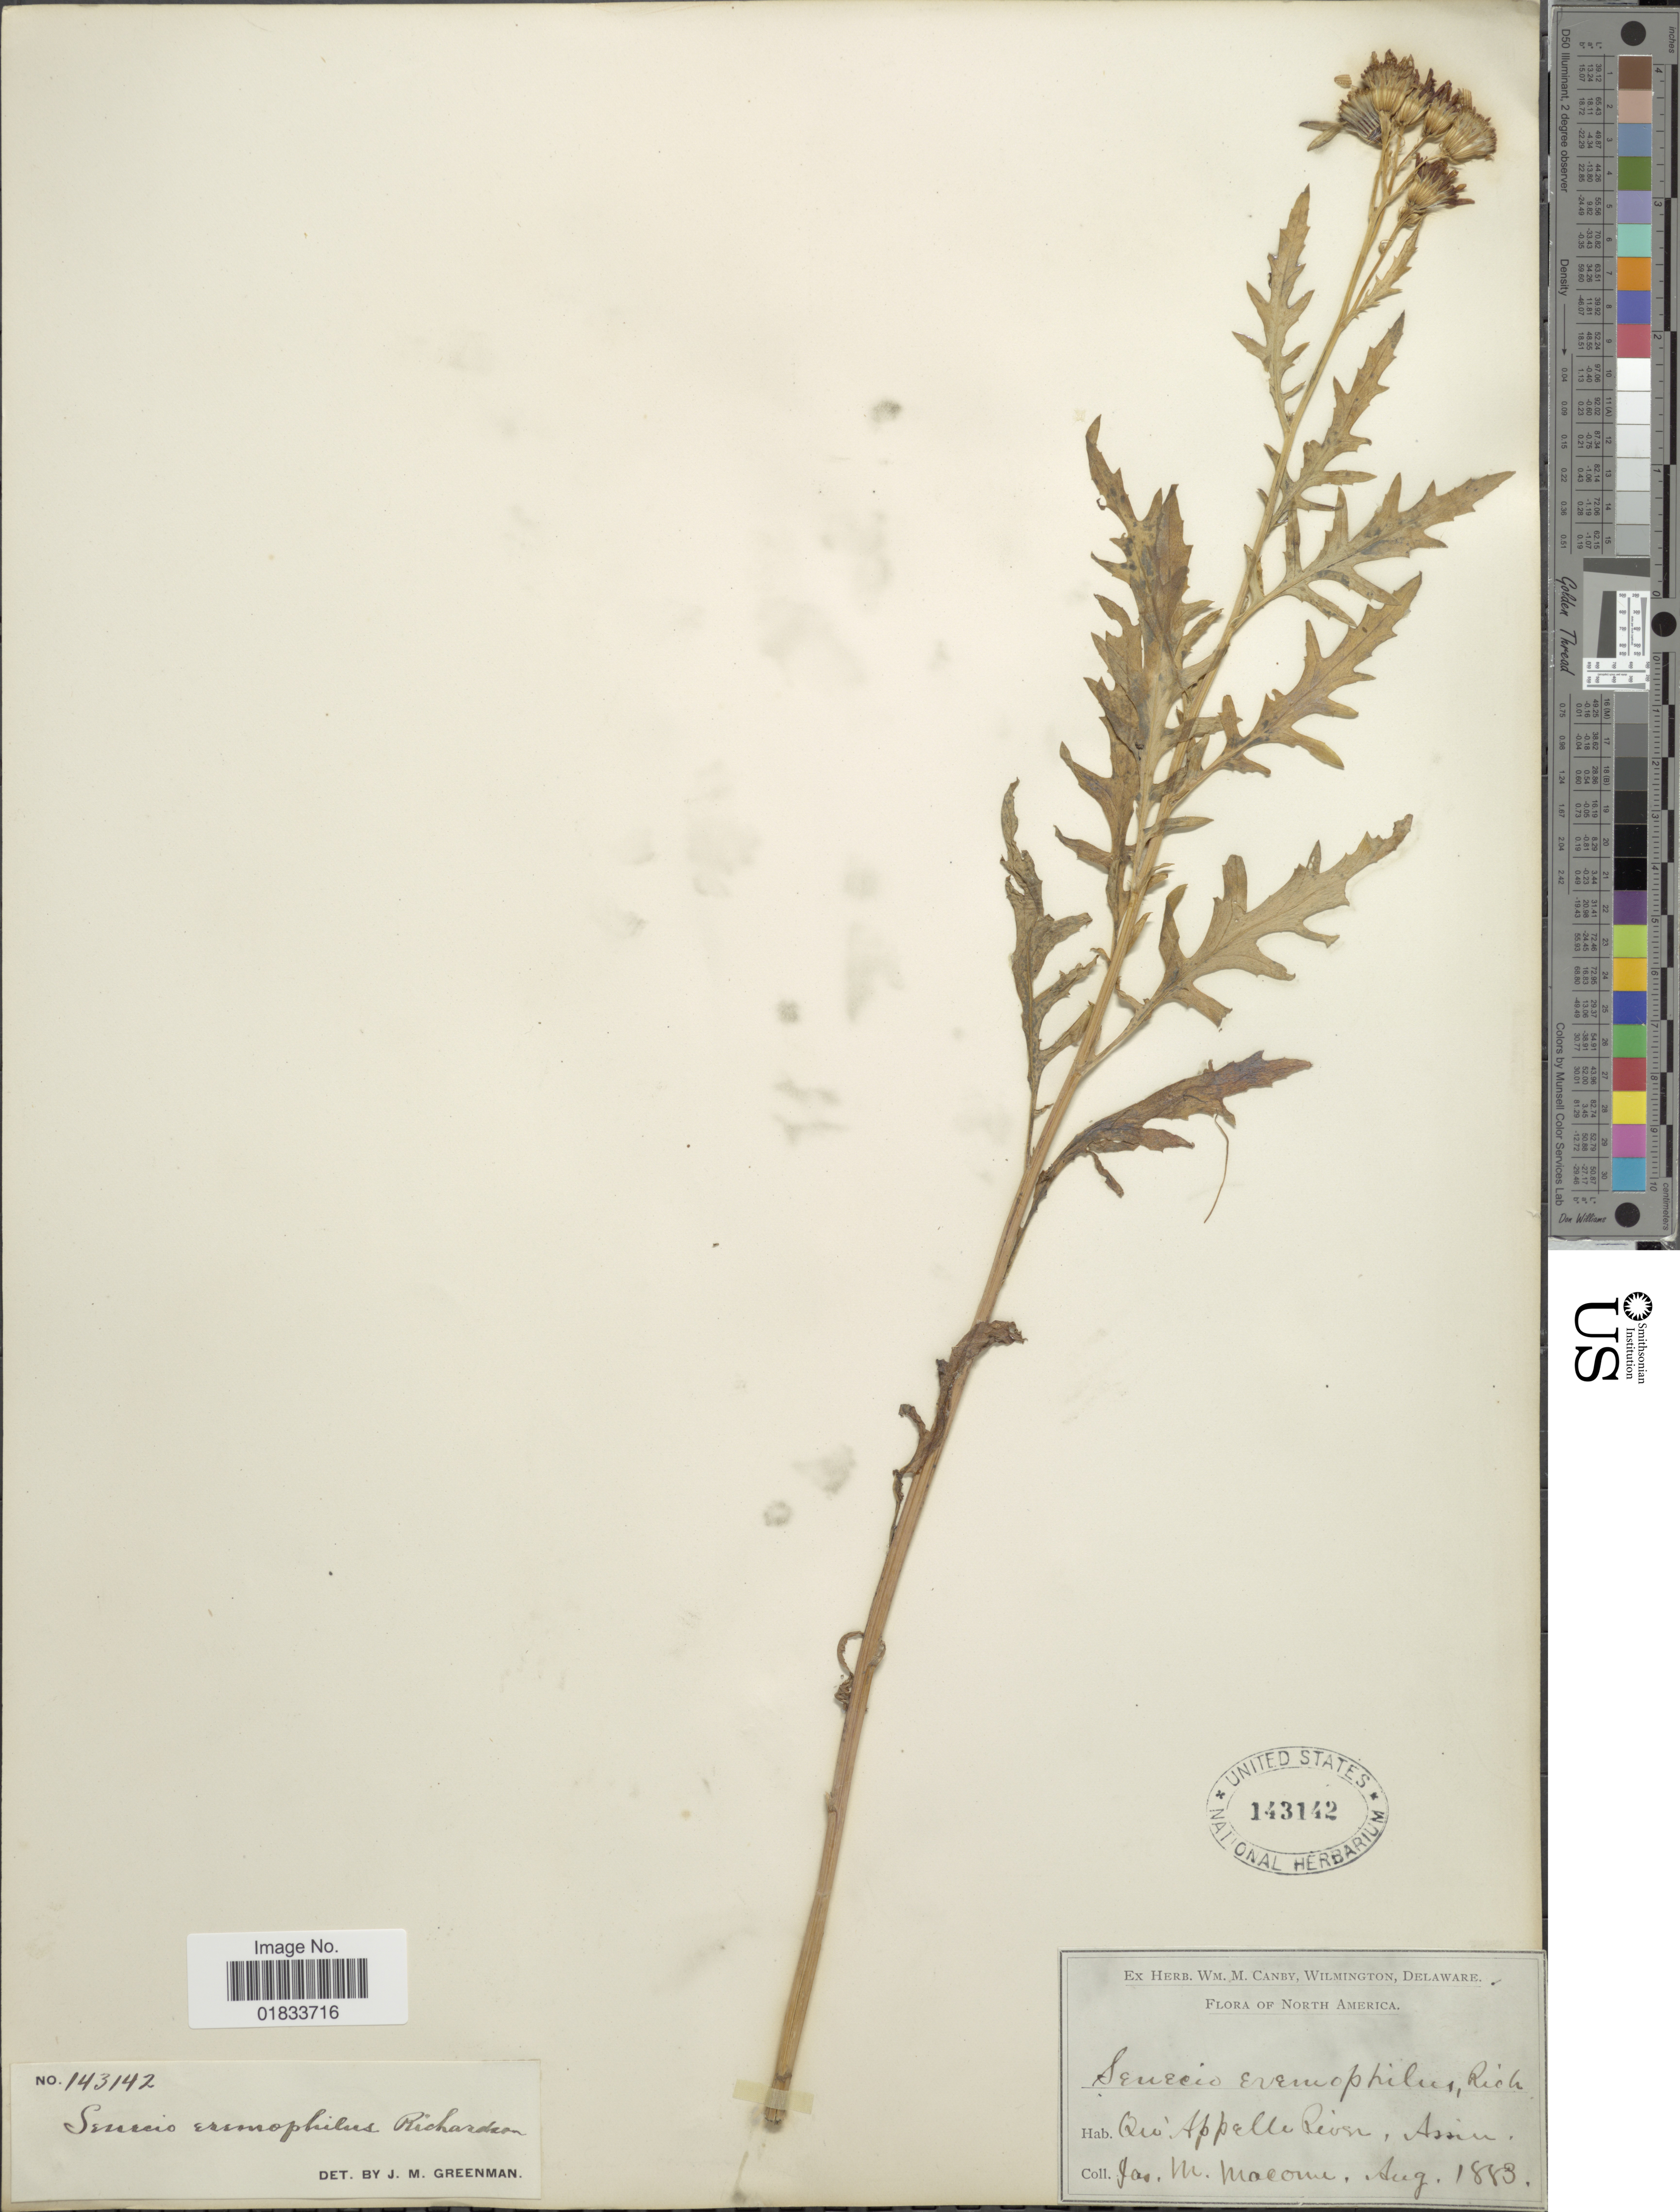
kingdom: Plantae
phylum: Tracheophyta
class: Magnoliopsida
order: Asterales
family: Asteraceae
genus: Senecio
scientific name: Senecio eremophilus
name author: Richardson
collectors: J. M. Macoun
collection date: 1883-08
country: Canada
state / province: Manitoba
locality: Qu'Appelle River, Assin (Assiniboine)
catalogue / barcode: US 143142